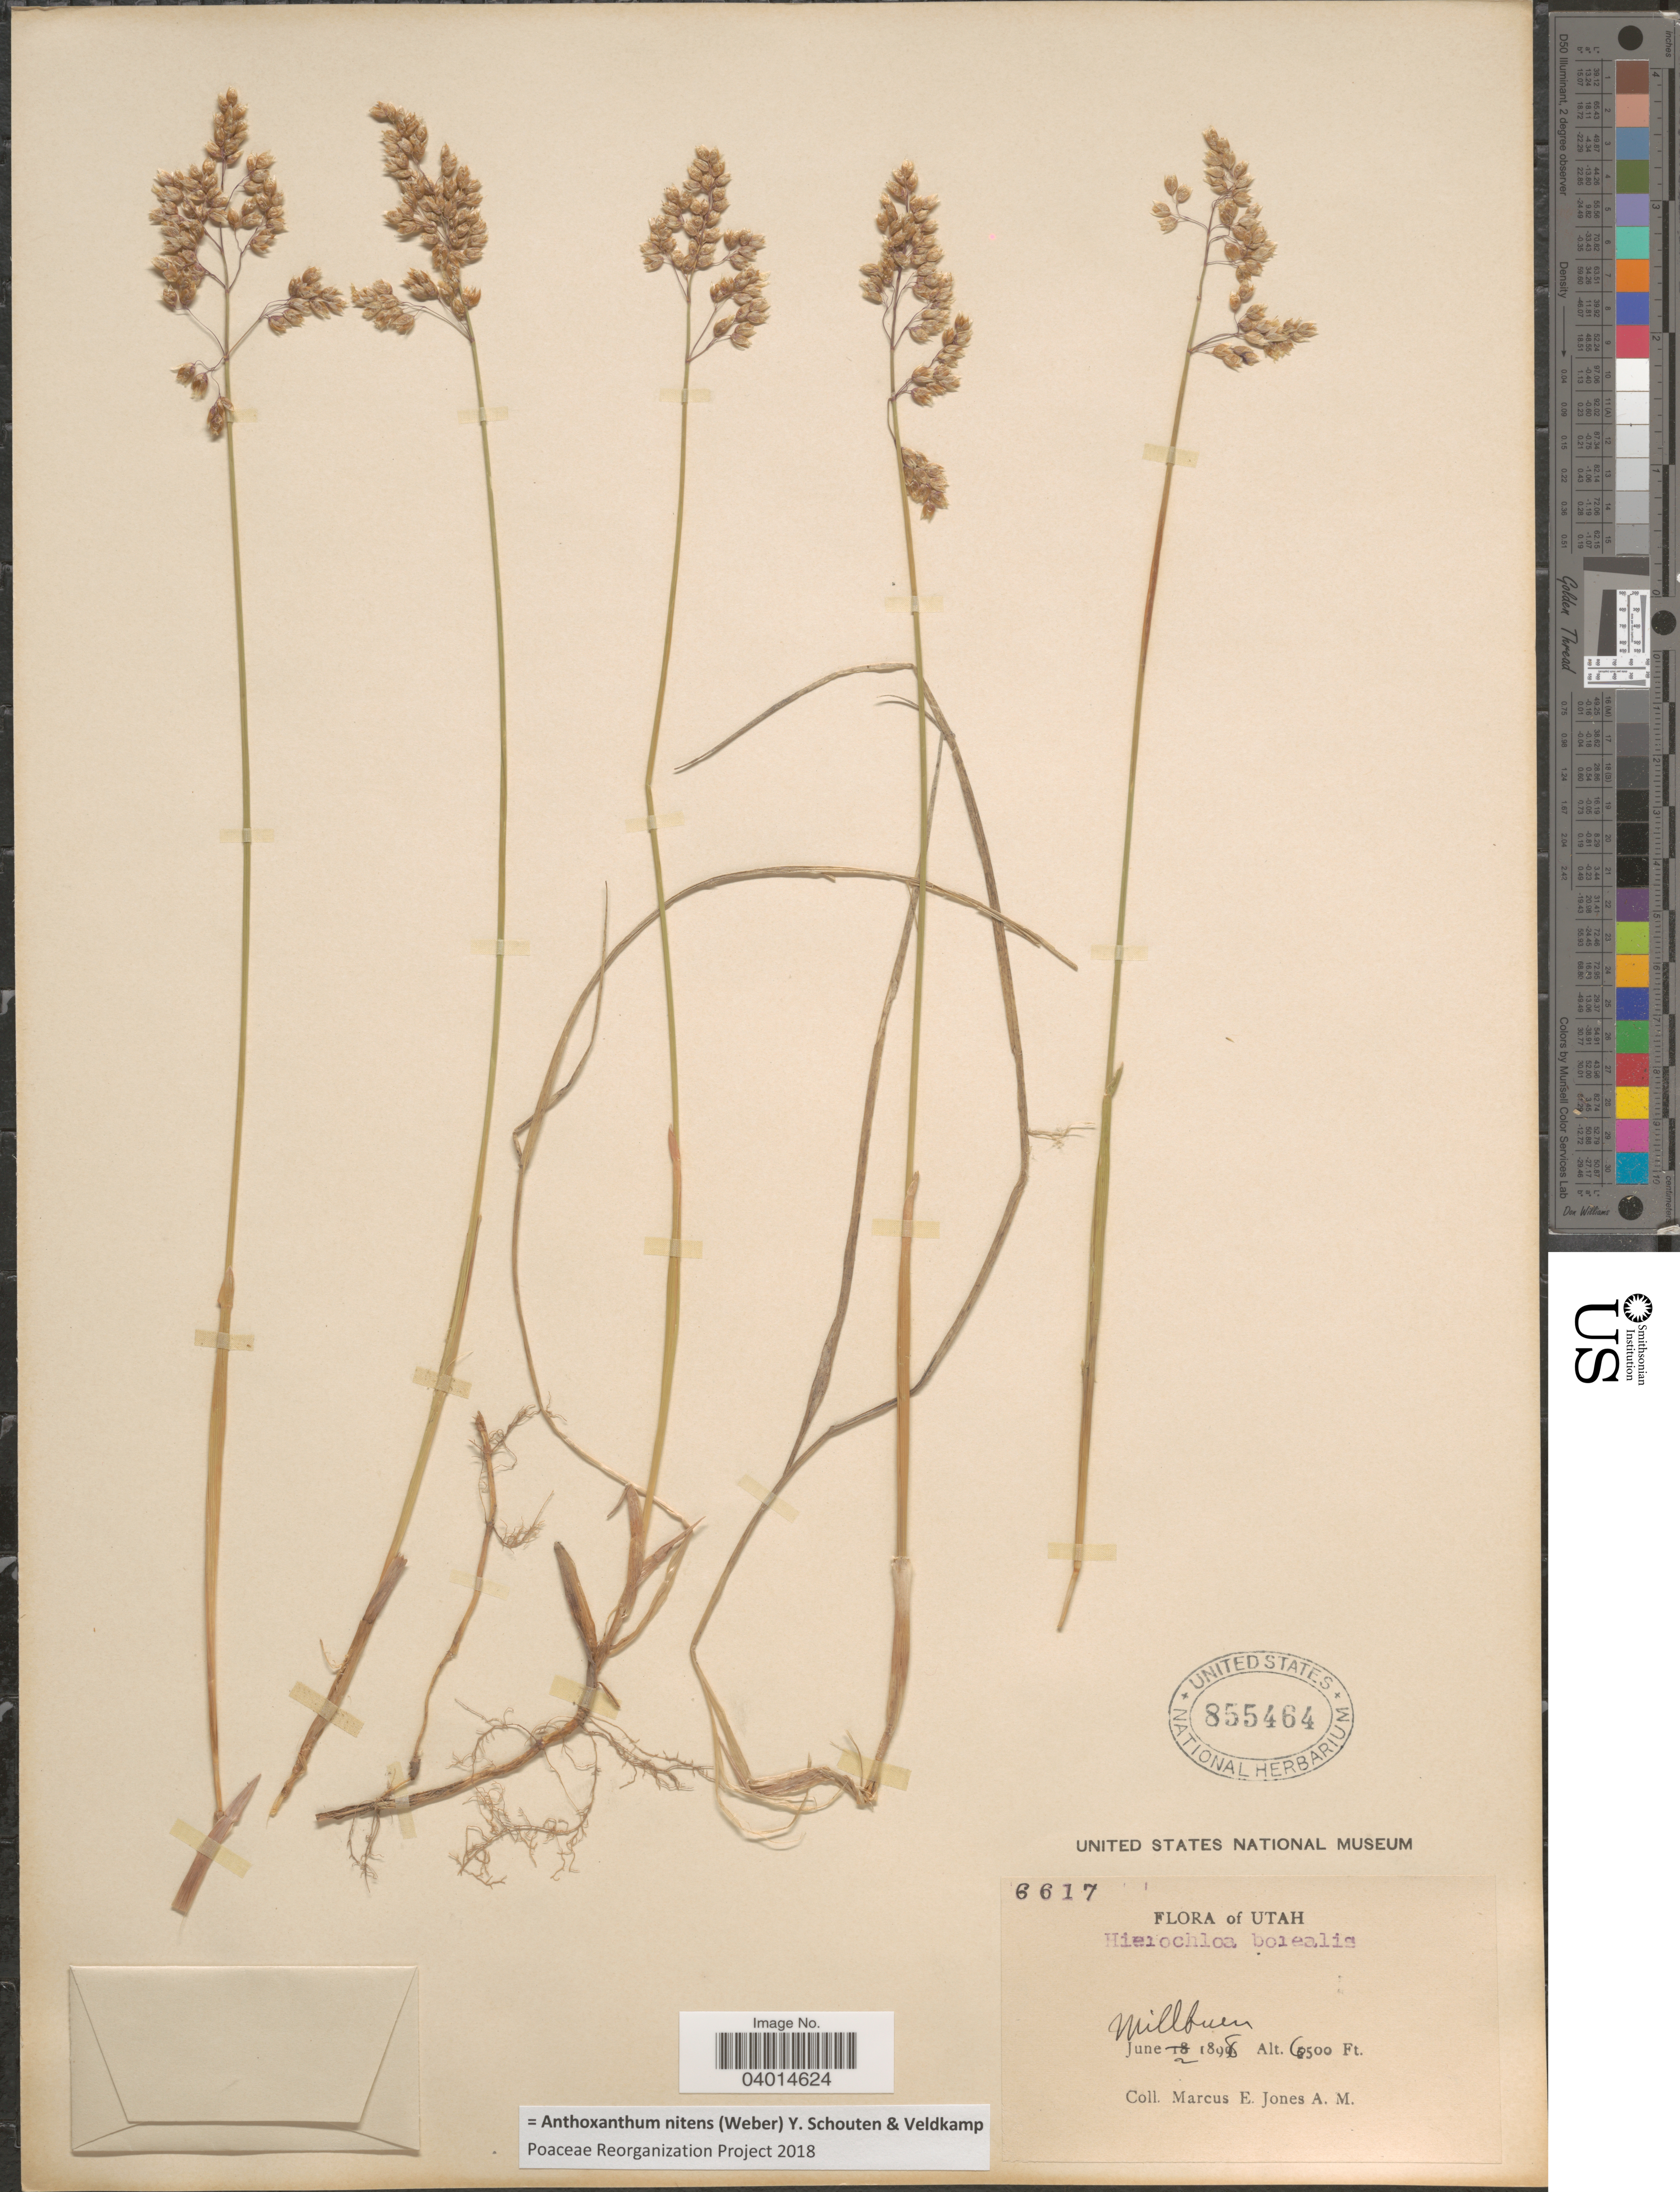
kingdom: Plantae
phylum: Tracheophyta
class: Liliopsida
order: Poales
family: Poaceae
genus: Anthoxanthum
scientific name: Anthoxanthum nitens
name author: (G.H. Weber) R.T.A. Schouten & Veldkamp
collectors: M. E. Jones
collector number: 6617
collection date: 1898-06-02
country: United States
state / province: Utah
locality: Millburn.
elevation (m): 1981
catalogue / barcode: US 855464